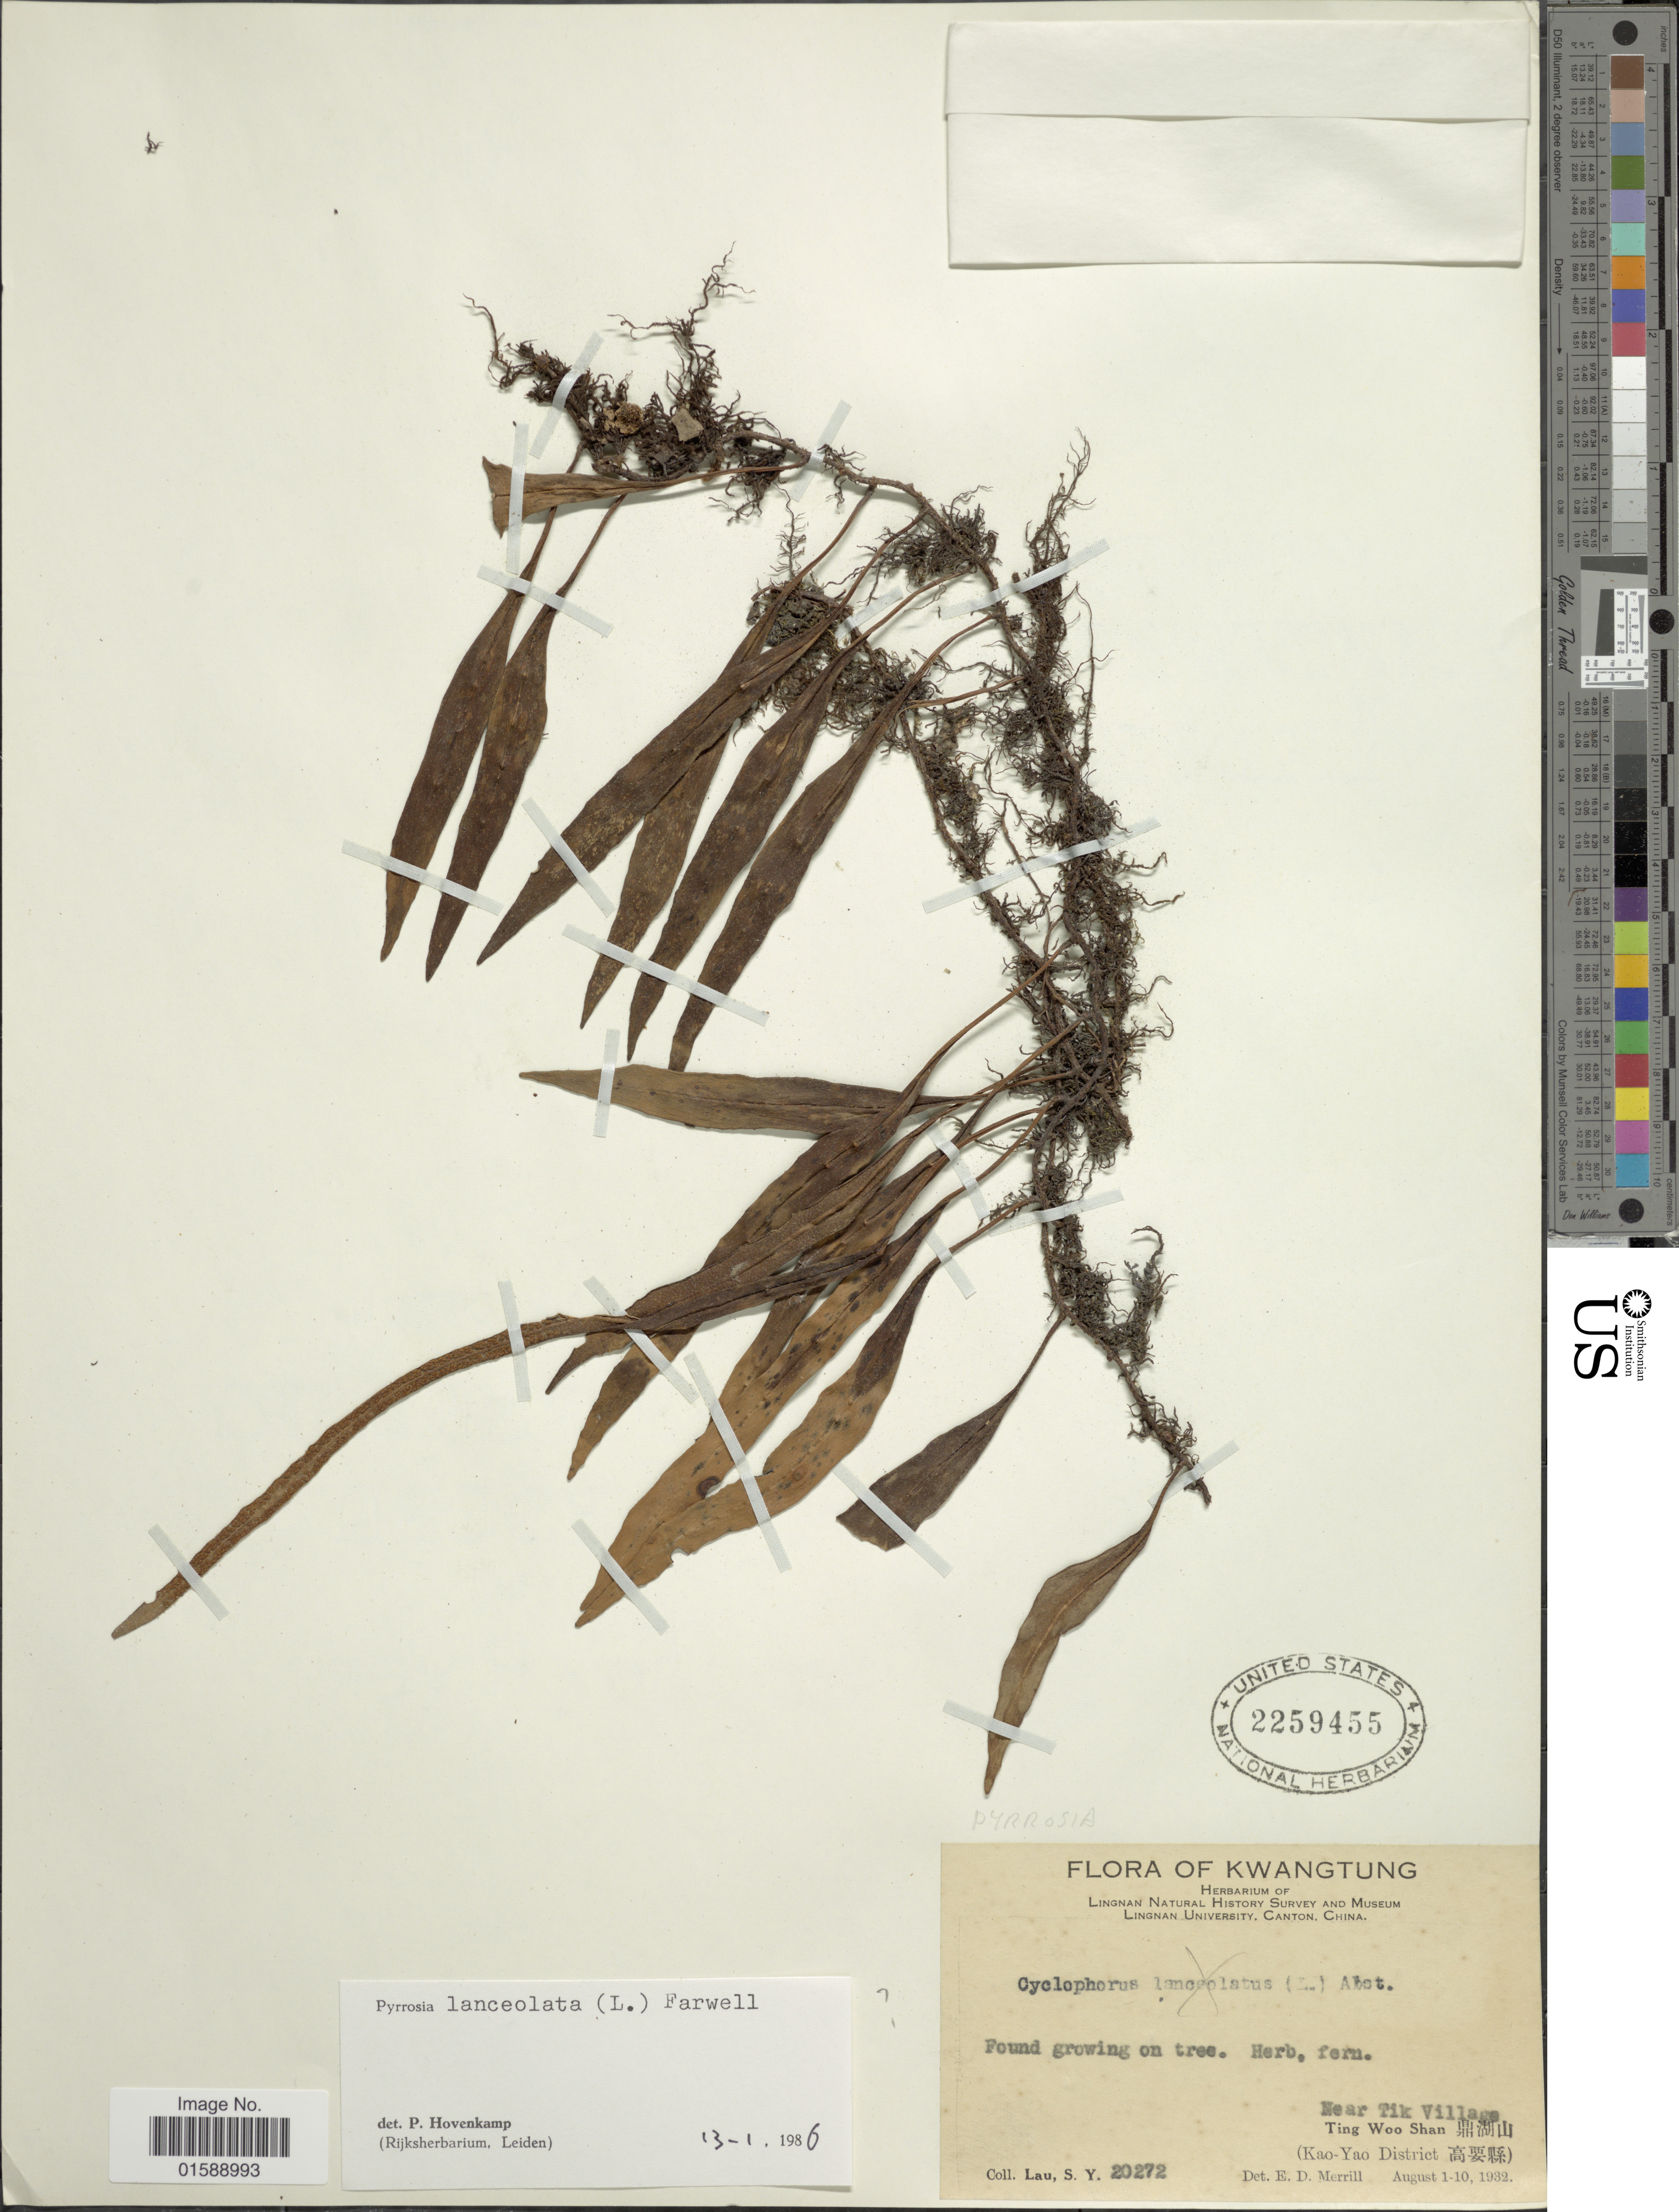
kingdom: Plantae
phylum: Tracheophyta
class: Polypodiopsida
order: Polypodiales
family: Polypodiaceae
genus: Pyrrosia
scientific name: Pyrrosia lanceolata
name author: (L.) Farw.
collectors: S. Y. Lau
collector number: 20272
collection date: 1932-08-01/1932-08-10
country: China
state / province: Guangdong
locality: Kwangtung. Near Tik Village. Ting Woo Shan (Kao-Yao District)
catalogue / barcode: US 2259455